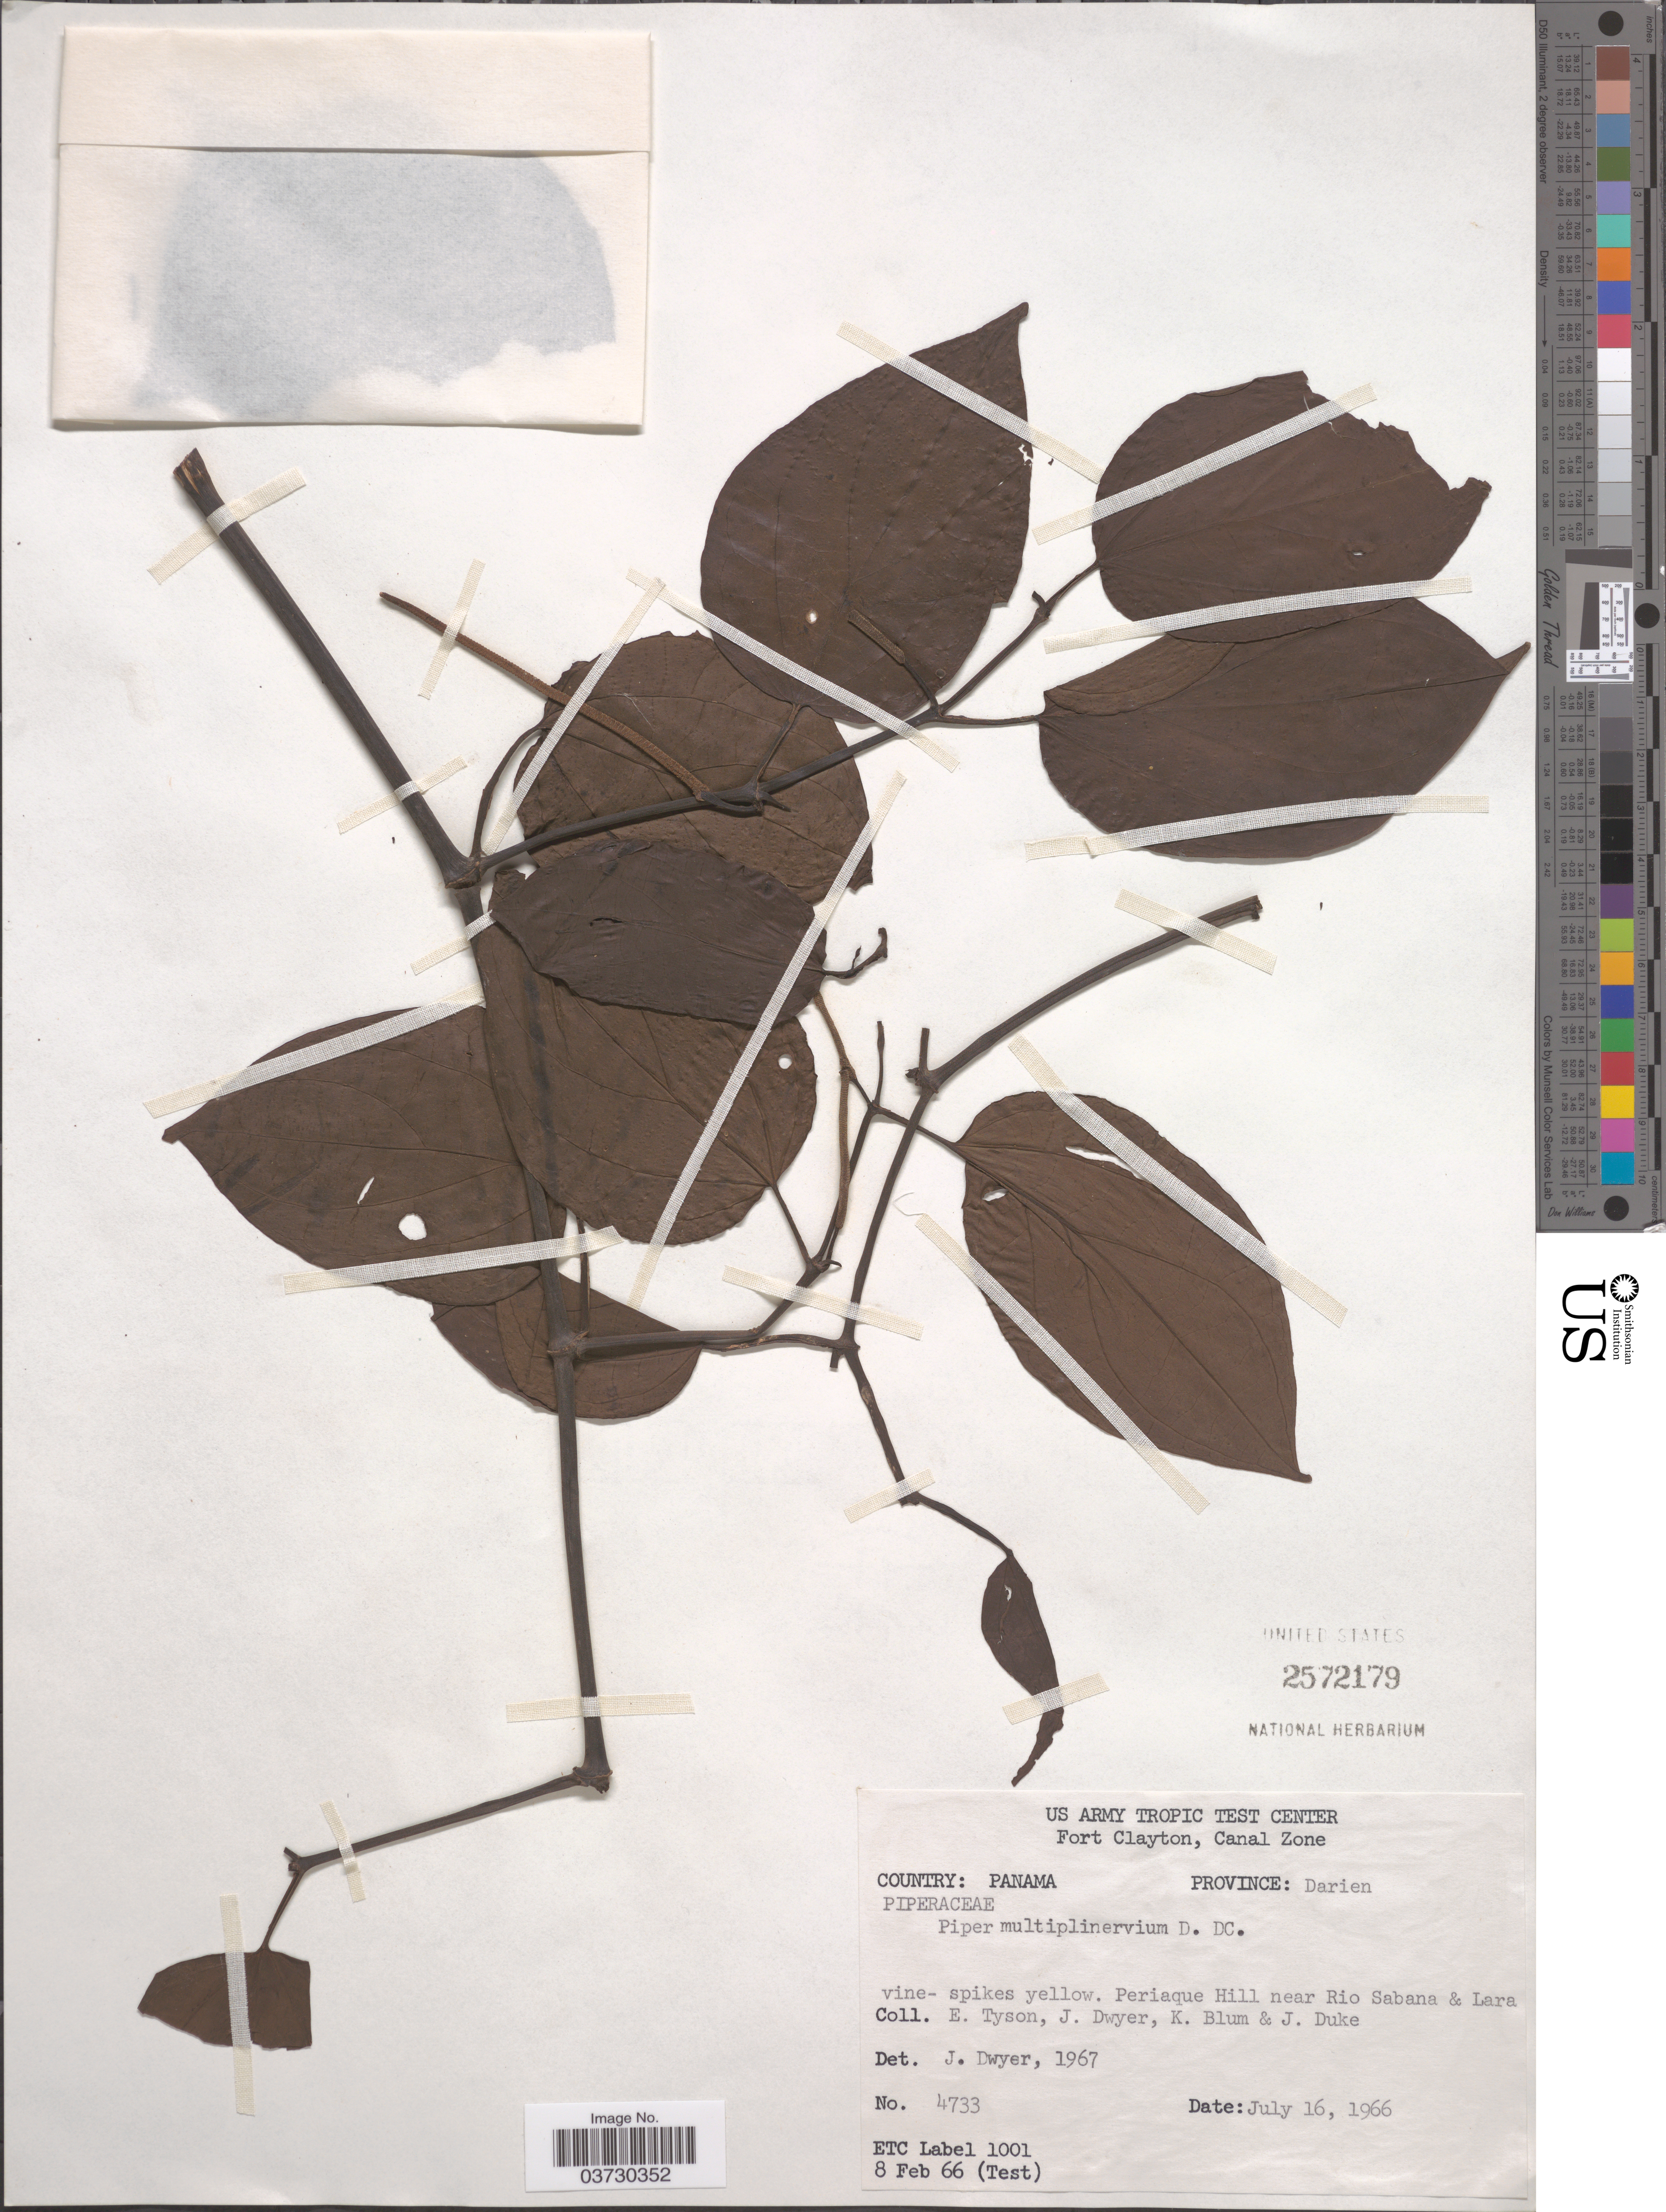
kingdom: Plantae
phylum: Tracheophyta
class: Magnoliopsida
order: Piperales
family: Piperaceae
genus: Piper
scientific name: Piper multiplinervium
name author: C. DC.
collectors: E. Tyson, J. Dwyer, K. Blum & J. Duke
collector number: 4733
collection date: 1966-07-16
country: Panama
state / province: Darien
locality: Periaque Hill near Rio Sabana & Lara.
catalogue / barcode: US 2572179